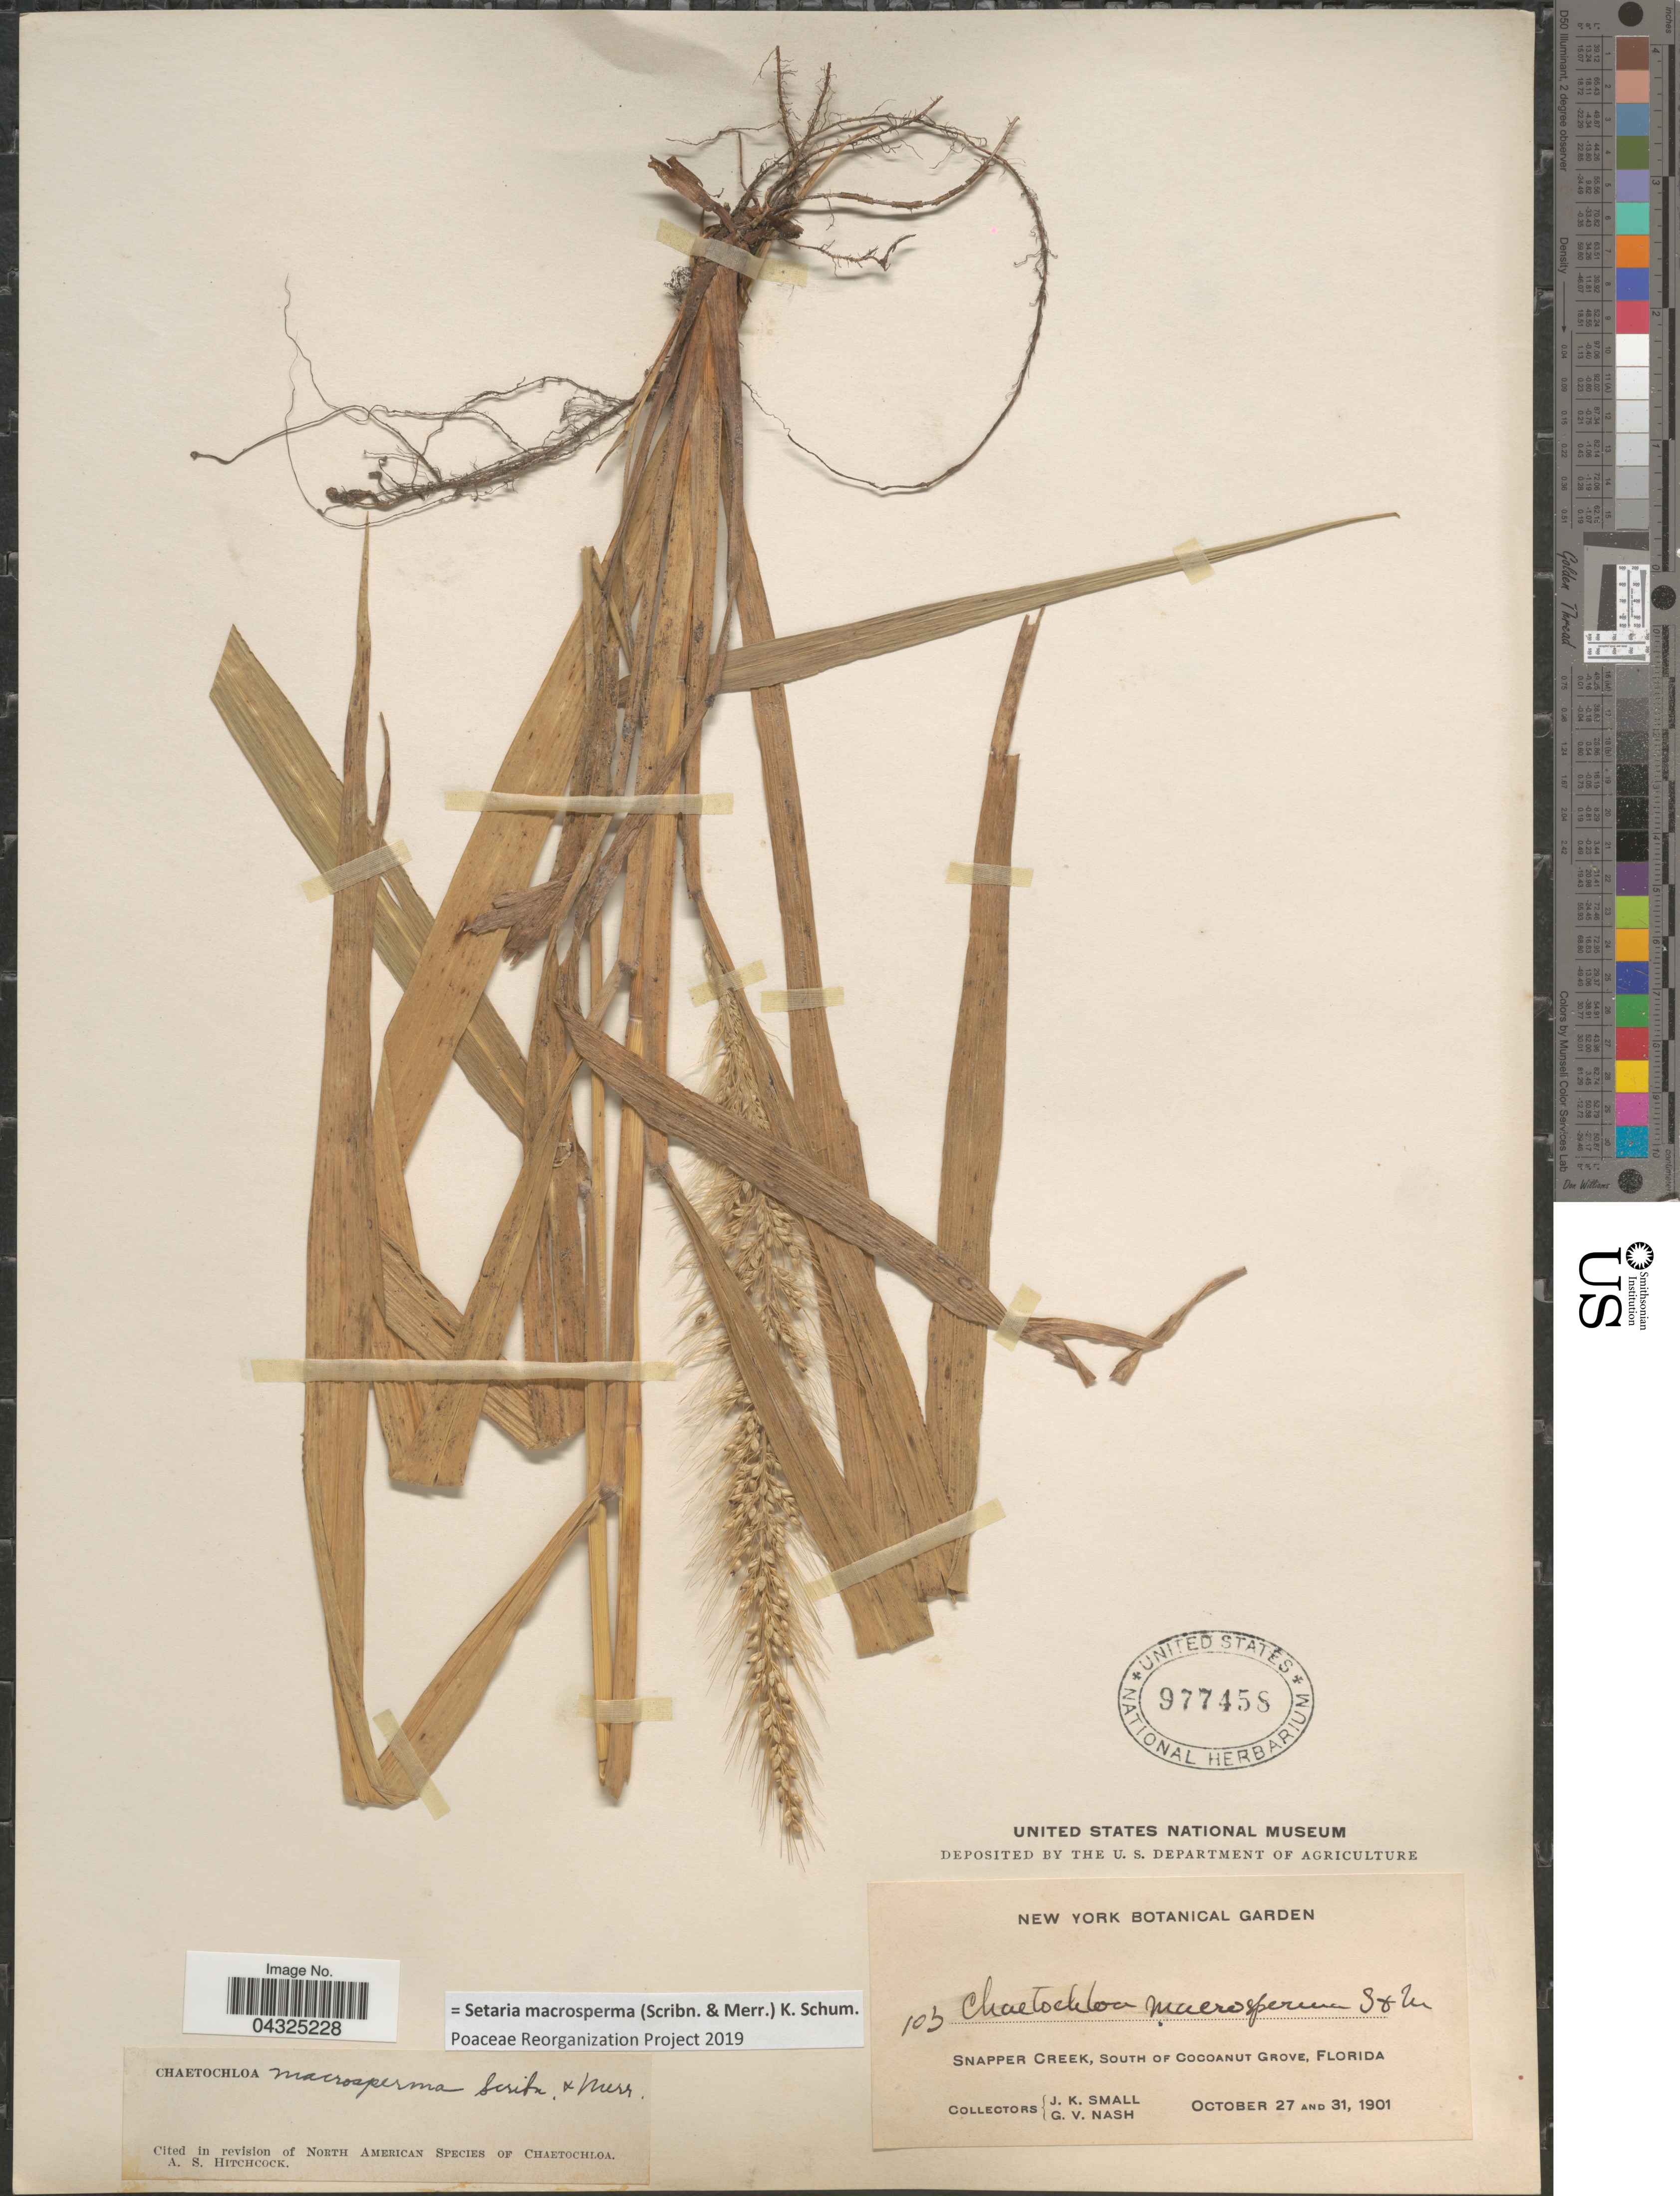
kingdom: Plantae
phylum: Tracheophyta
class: Liliopsida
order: Poales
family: Poaceae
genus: Setaria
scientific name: Setaria macrosperma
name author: (Scribn. & Merr.) K. Schum.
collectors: J. K. Small & G. V. Nash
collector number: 103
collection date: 1901-10-27/1901-10-31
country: United States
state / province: Florida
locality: Snapper Creek, South of Cocoanut Grove.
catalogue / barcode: US 977458